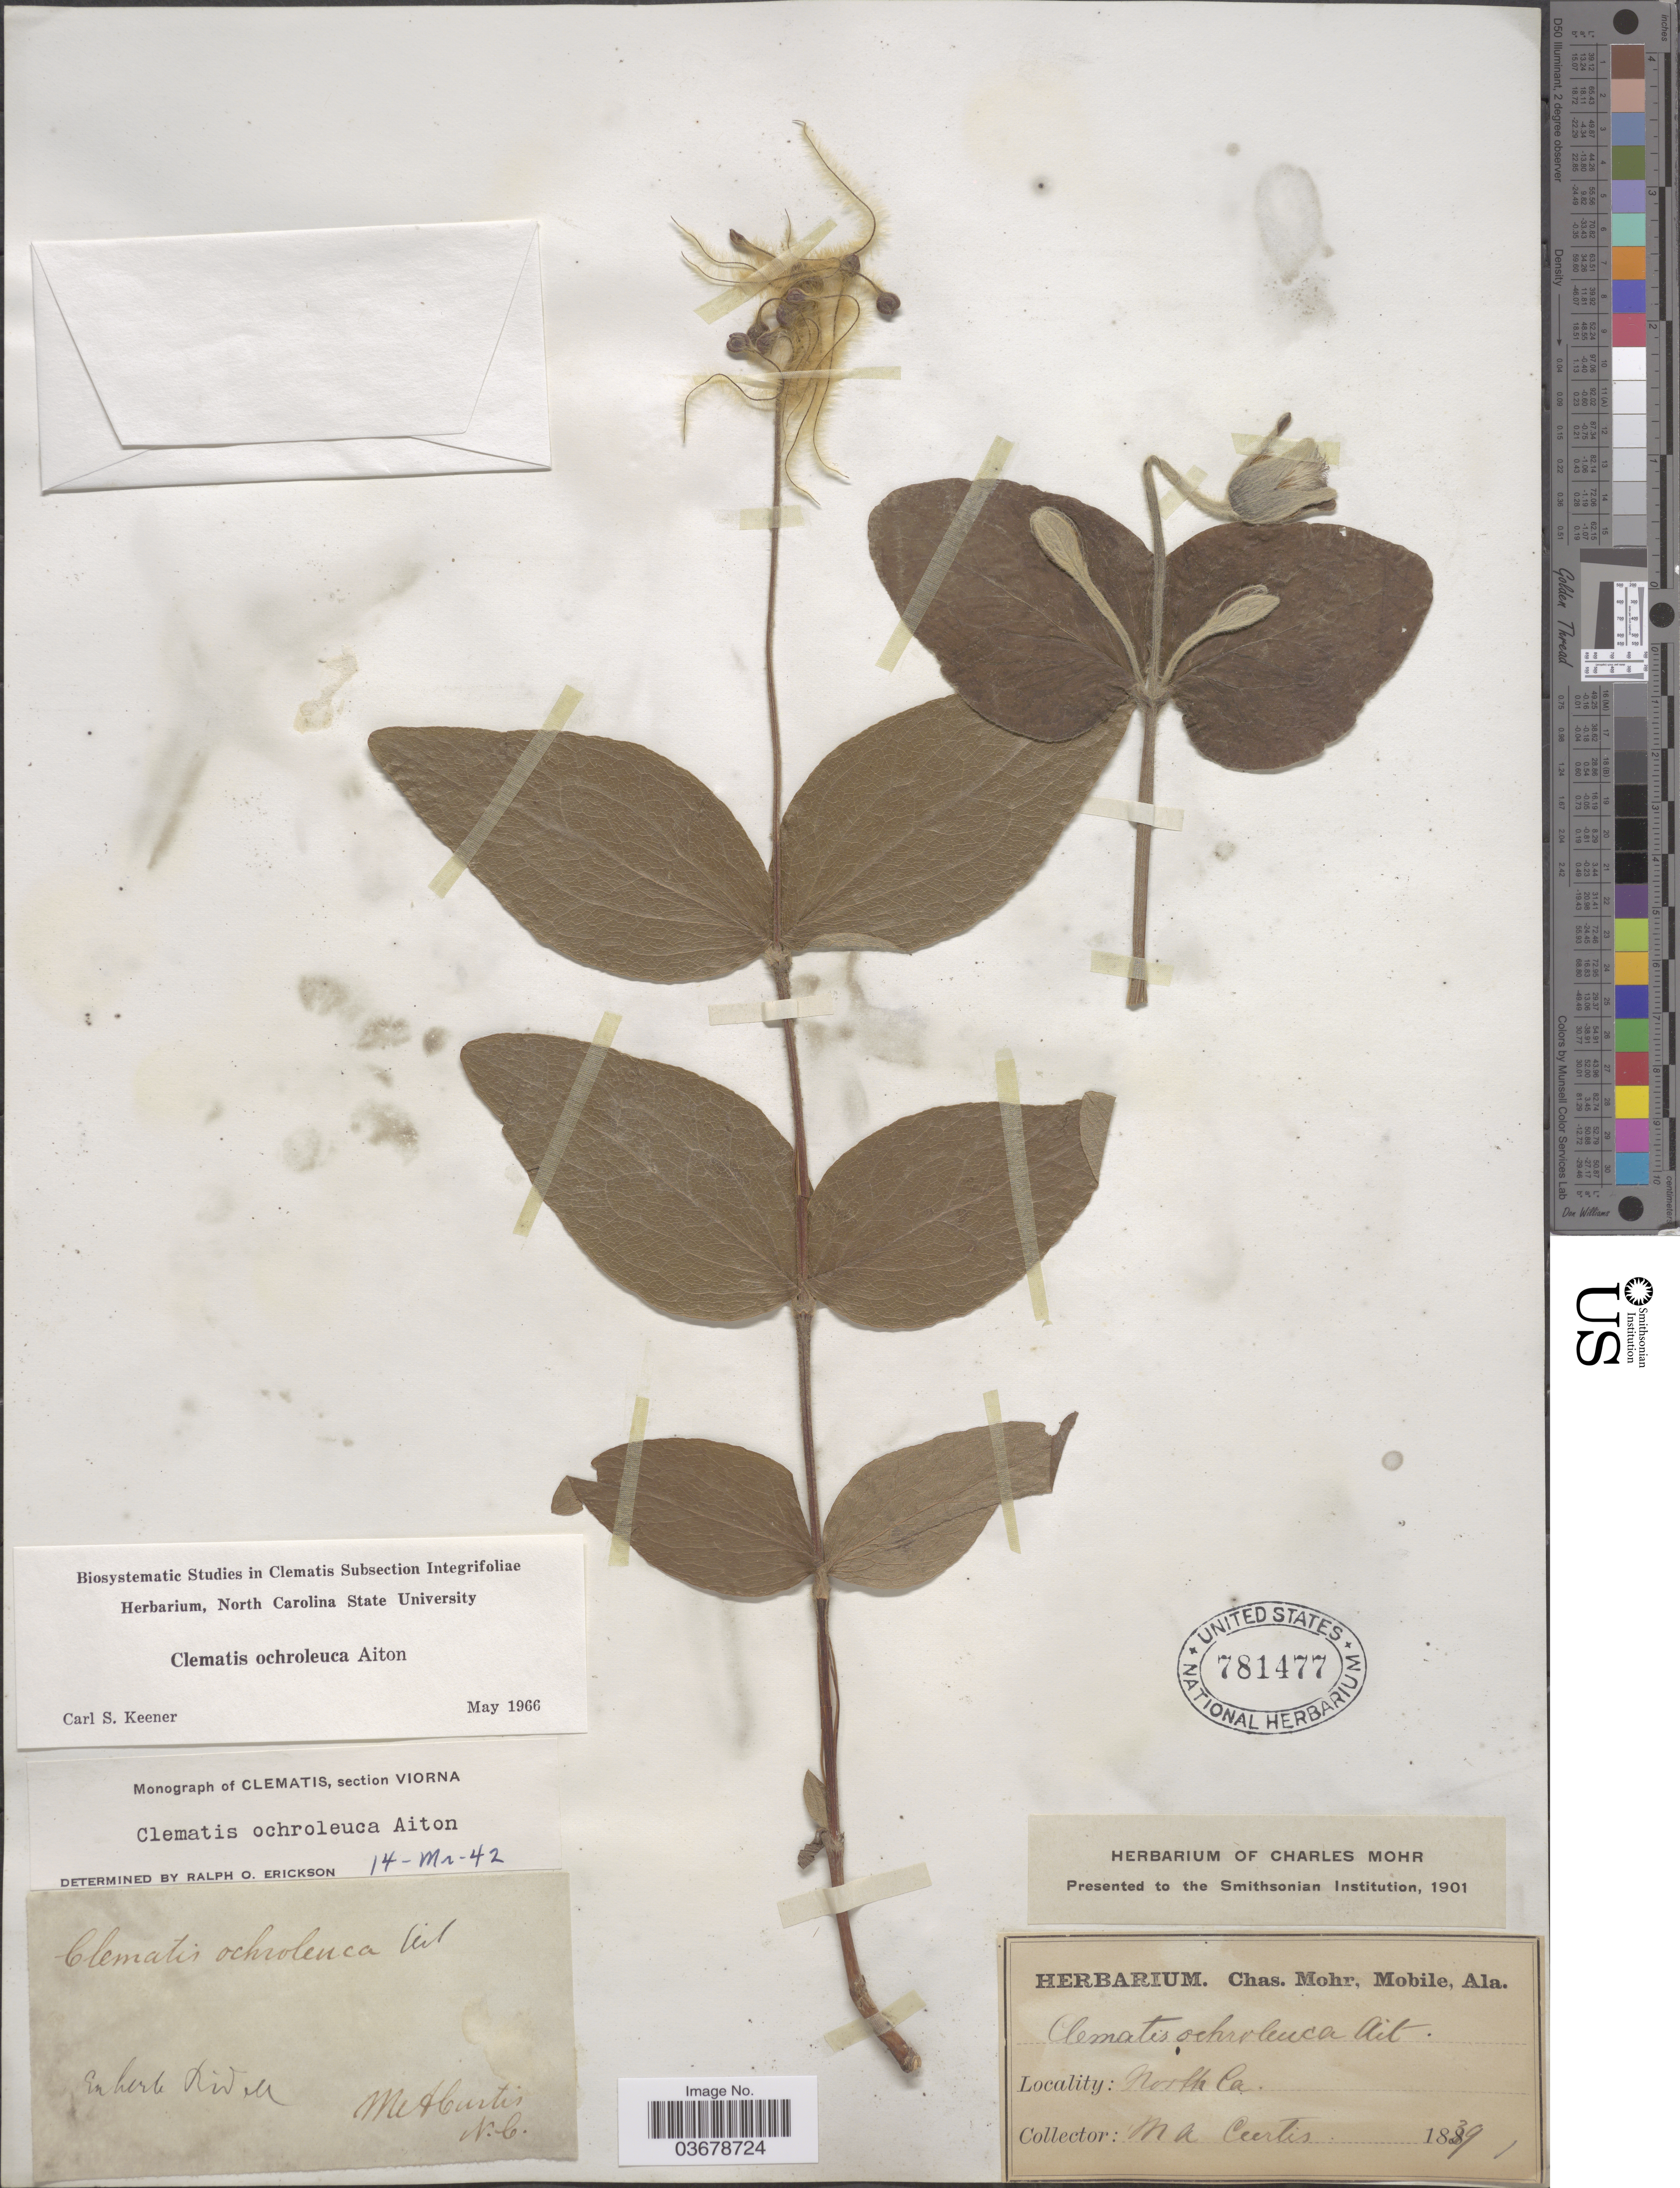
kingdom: Plantae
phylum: Tracheophyta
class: Magnoliopsida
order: Ranunculales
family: Ranunculaceae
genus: Clematis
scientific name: Clematis viorna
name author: L.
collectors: M. A. Curtis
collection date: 1839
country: United States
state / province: North Carolina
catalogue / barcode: US 781477